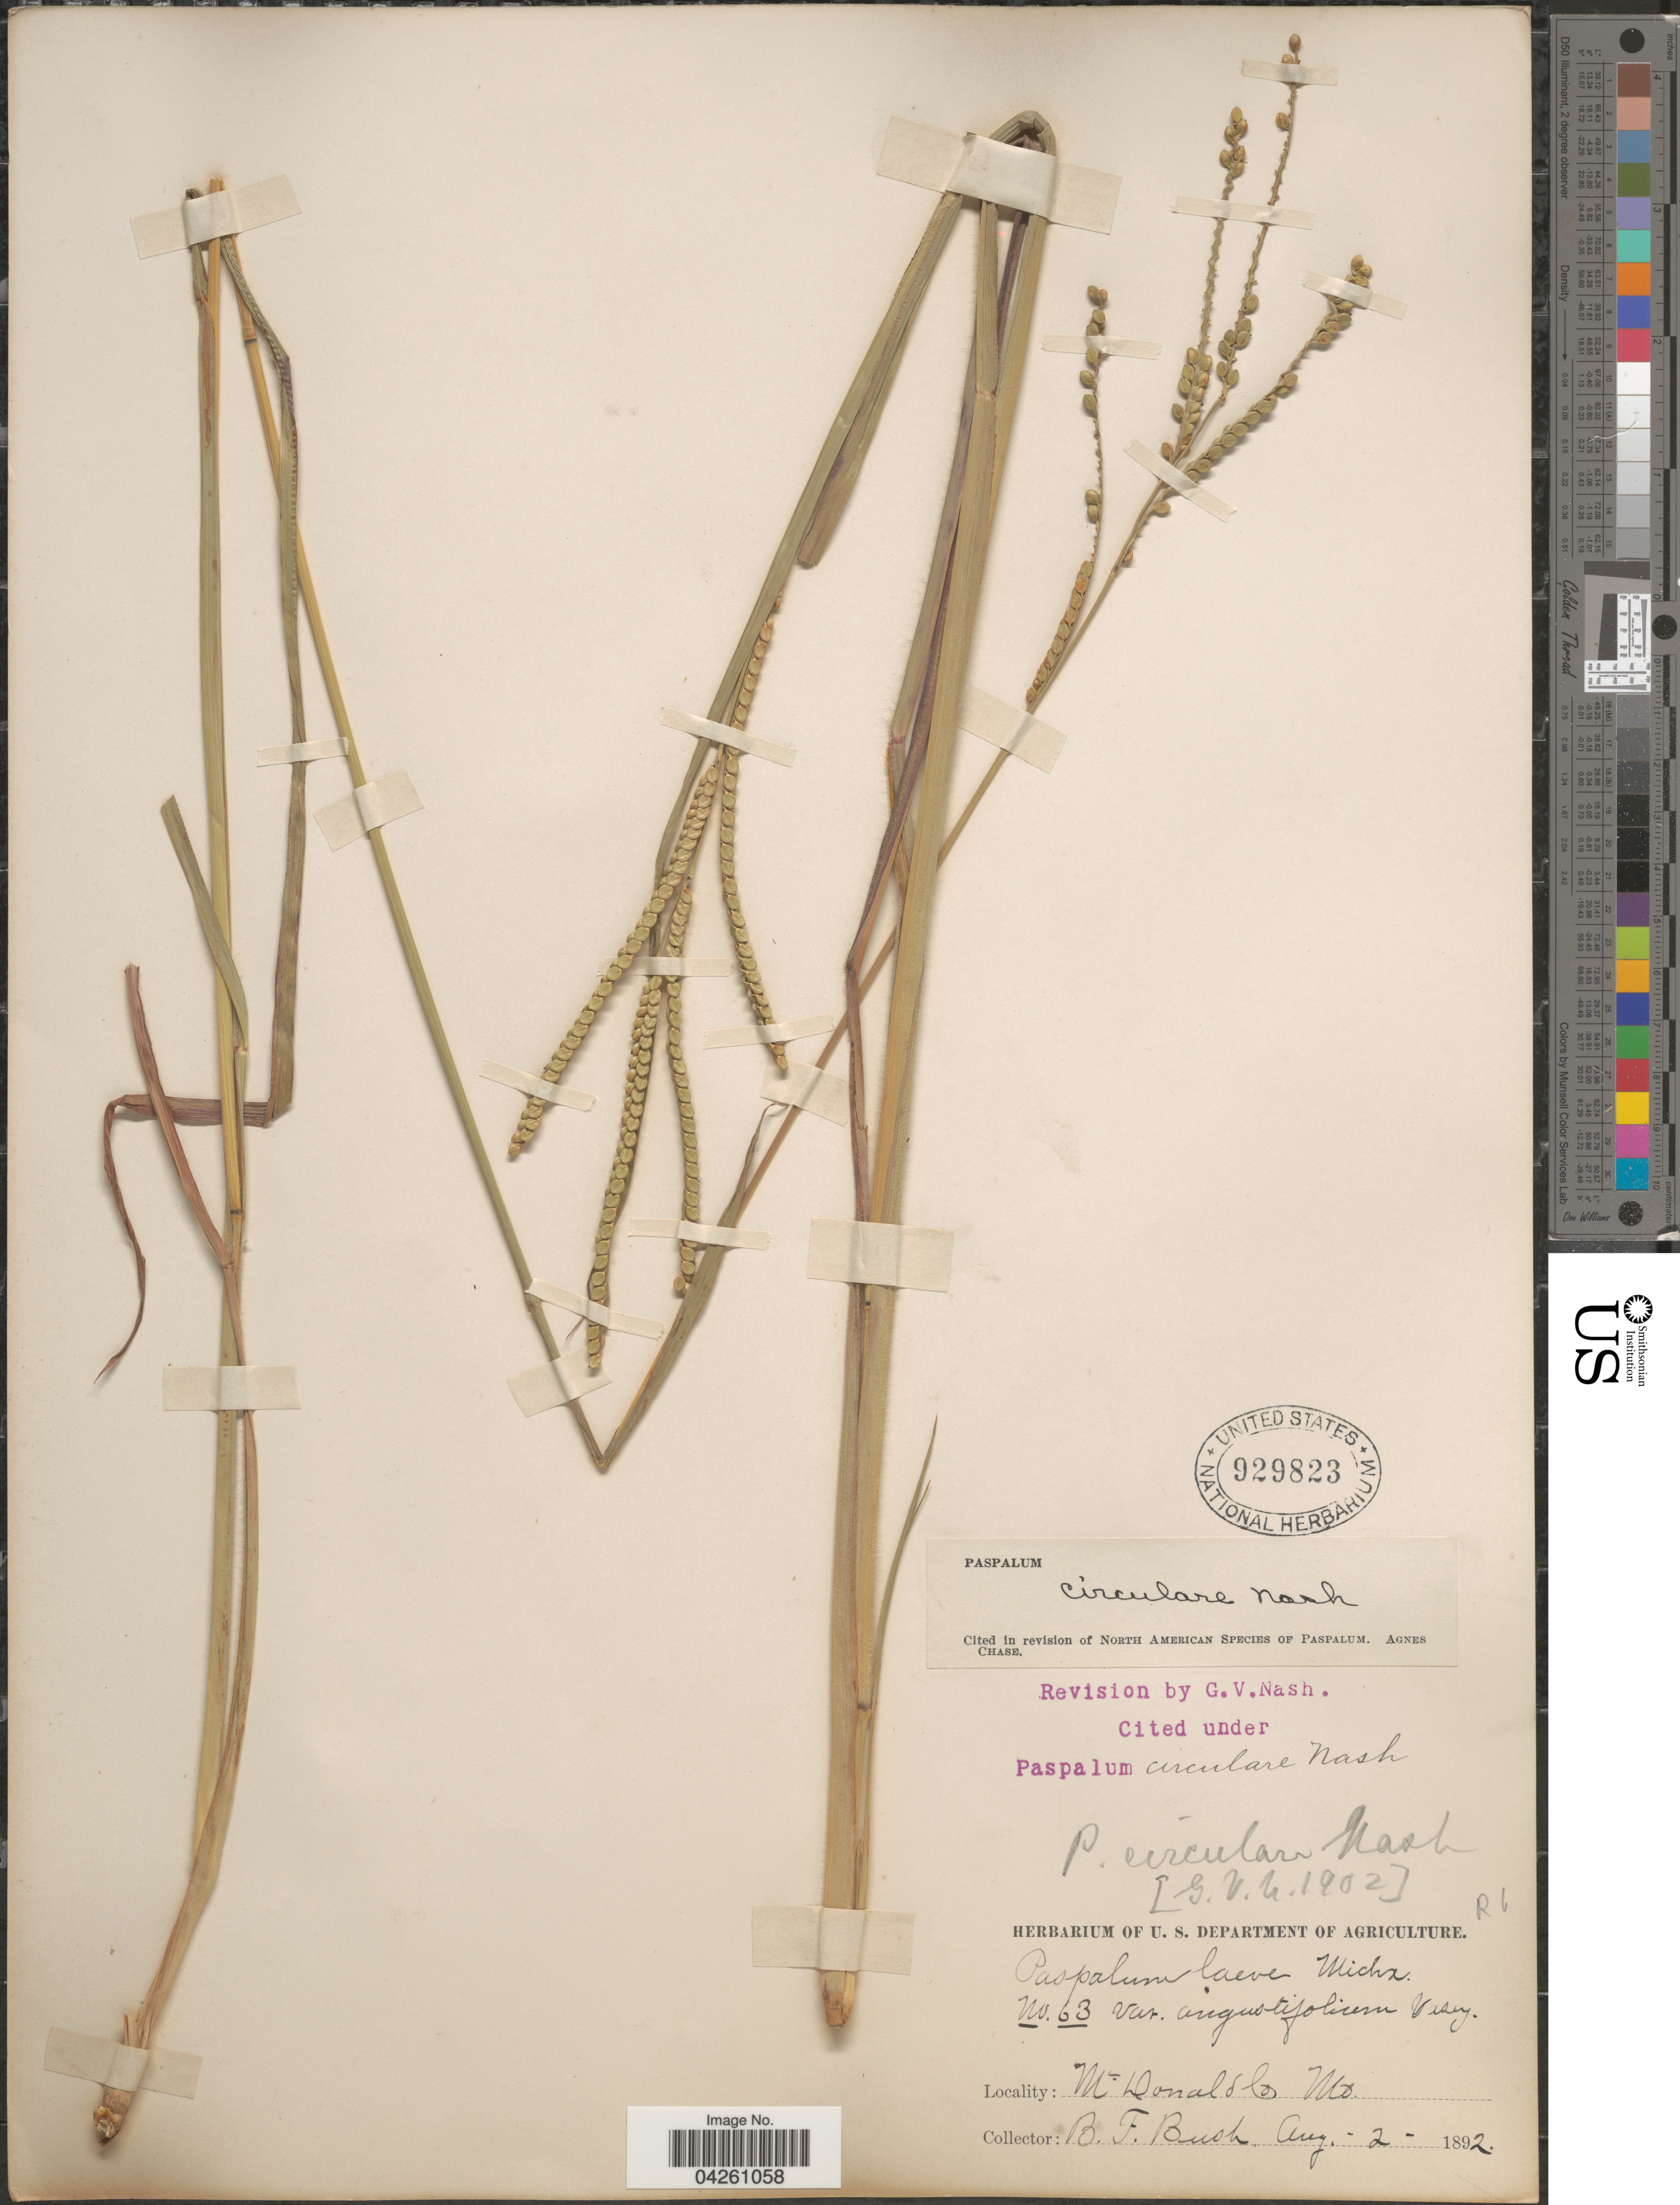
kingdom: Plantae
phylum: Tracheophyta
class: Liliopsida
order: Poales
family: Poaceae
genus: Paspalum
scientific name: Paspalum circulare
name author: Nash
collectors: B. F. Bush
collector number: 63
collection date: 1892-08-02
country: United States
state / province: Missouri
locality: M. Donald Co.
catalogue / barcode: US 929823